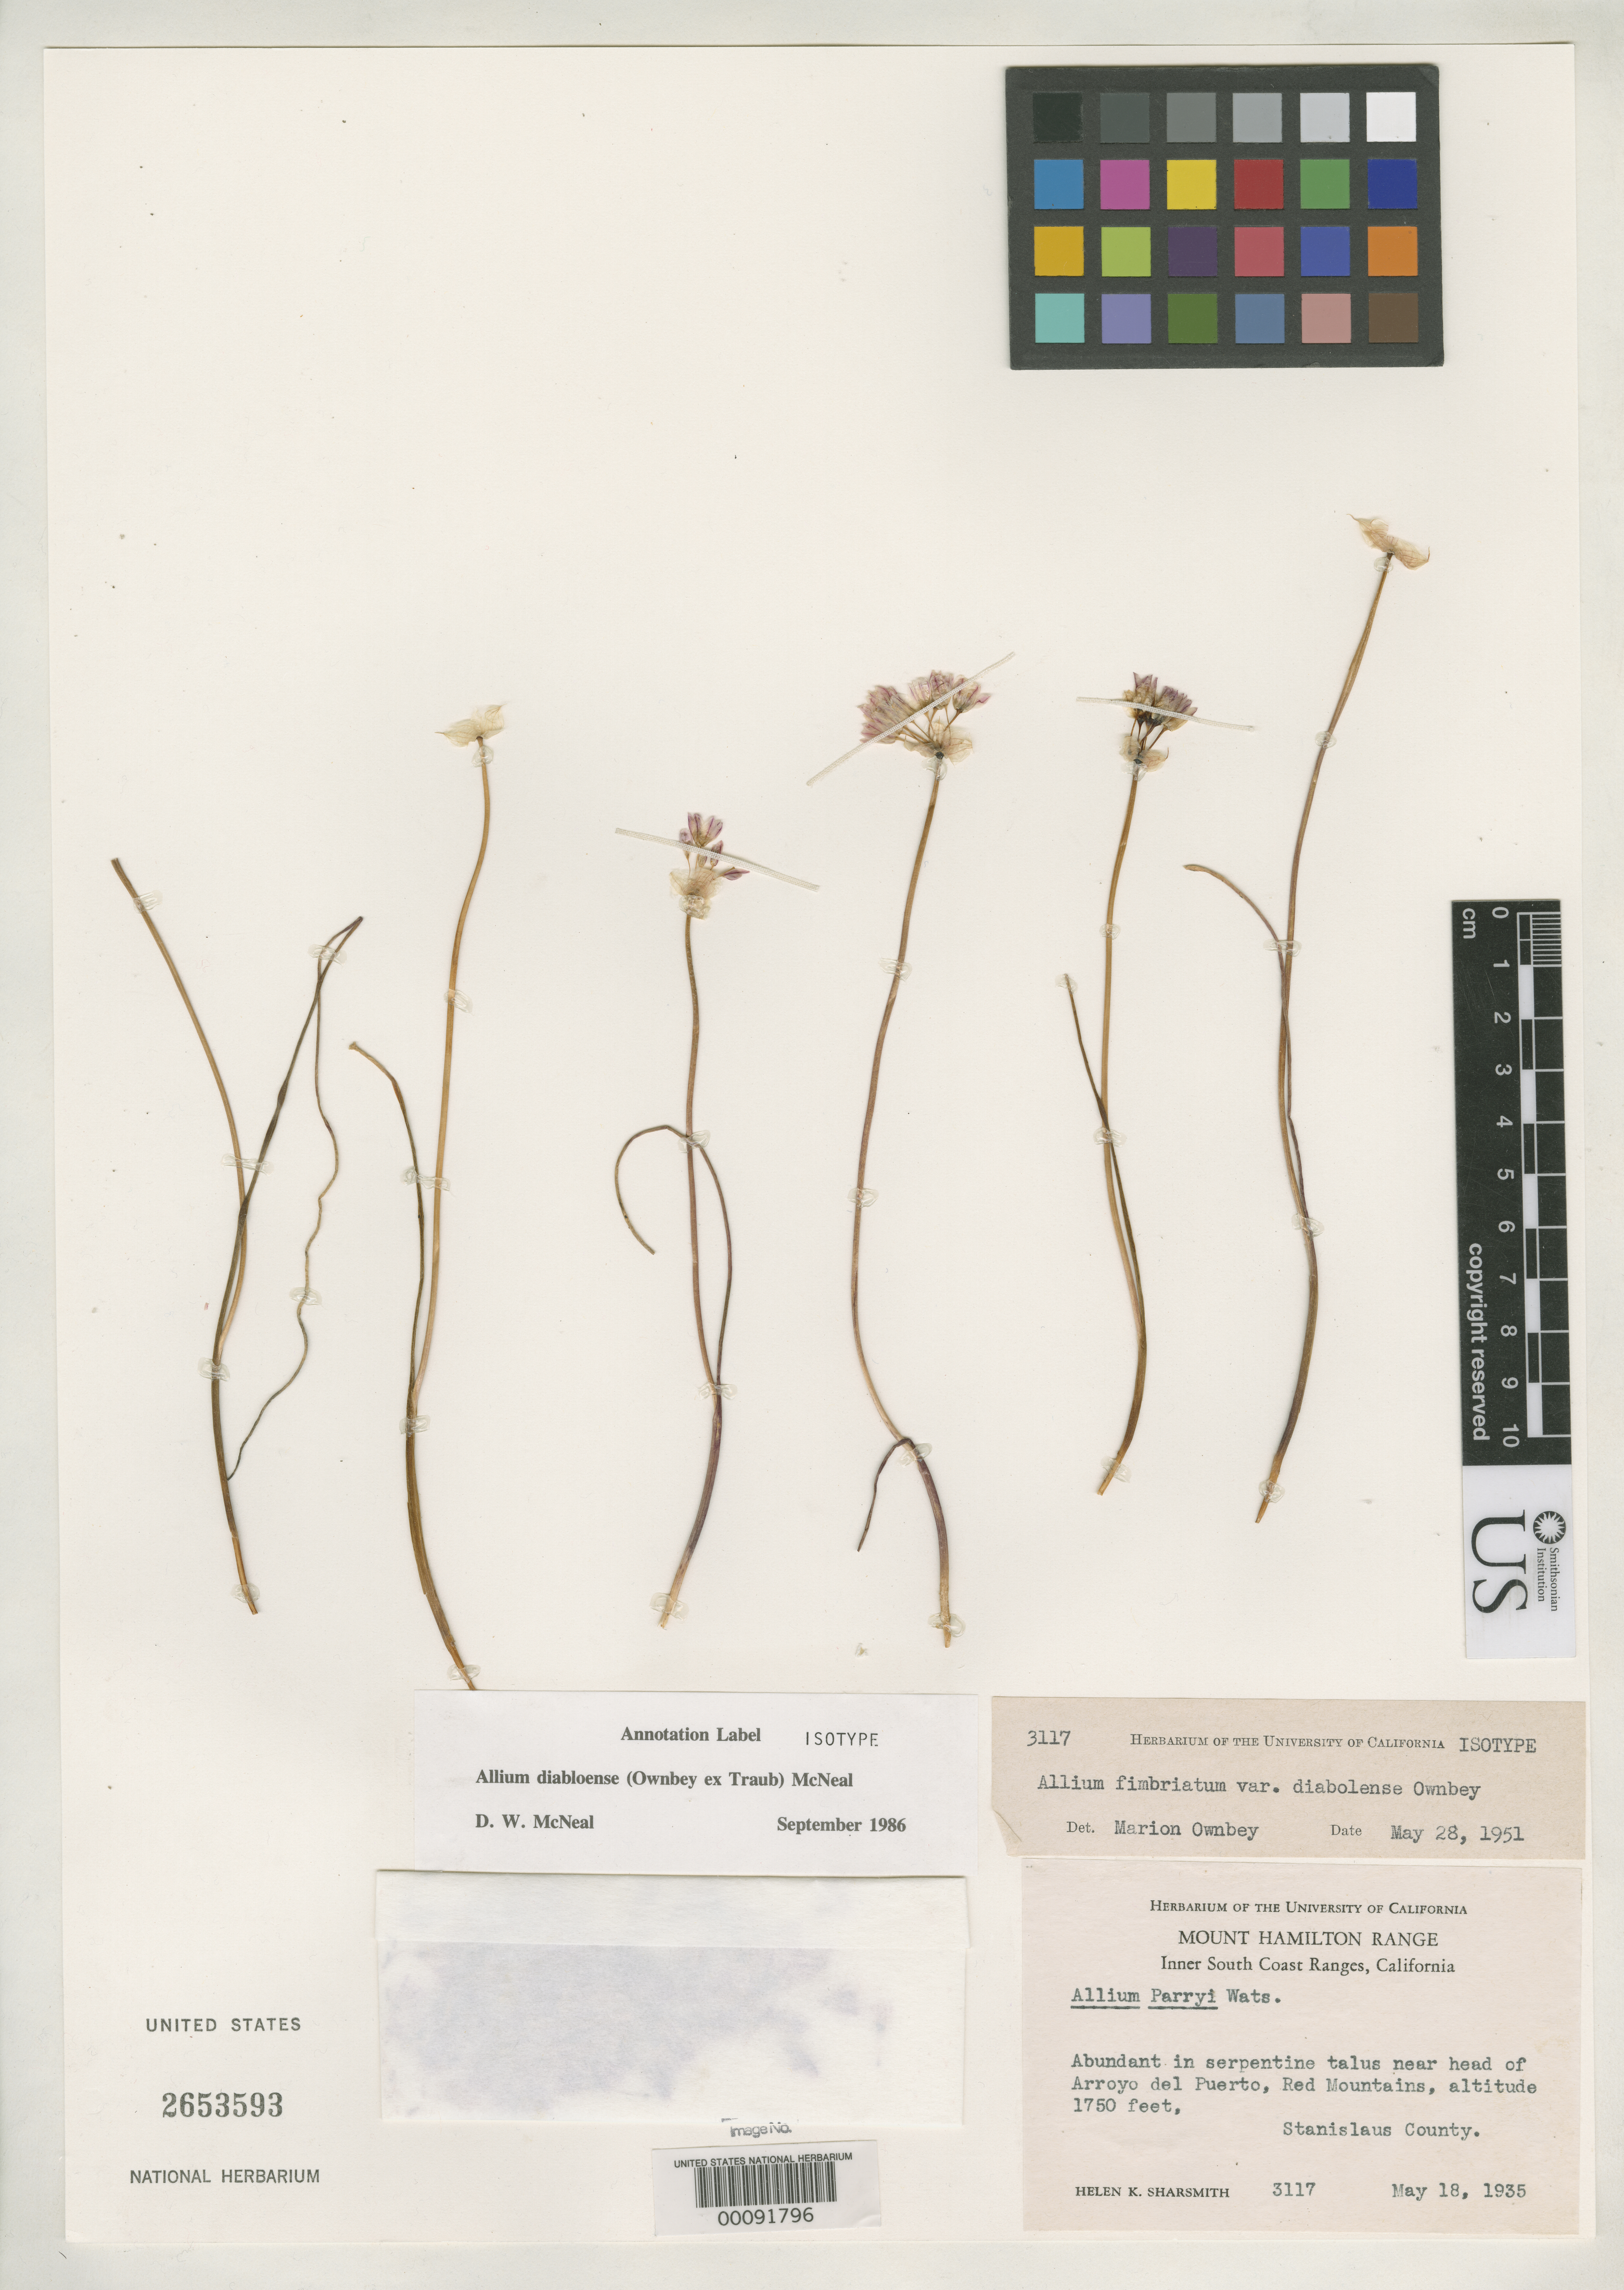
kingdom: Plantae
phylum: Tracheophyta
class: Liliopsida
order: Asparagales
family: Amaryllidaceae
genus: Allium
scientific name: Allium fimbriatum var. diabloense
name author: Ownbey & Aase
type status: Isotype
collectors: H. Sharsmith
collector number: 3117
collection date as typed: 18 May 1935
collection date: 1935-05-18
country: United States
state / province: California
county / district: Stanislaus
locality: Mt. Hamilton Range, Red Mountains, Arroyo del Puerto.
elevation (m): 533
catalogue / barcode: US 2653593